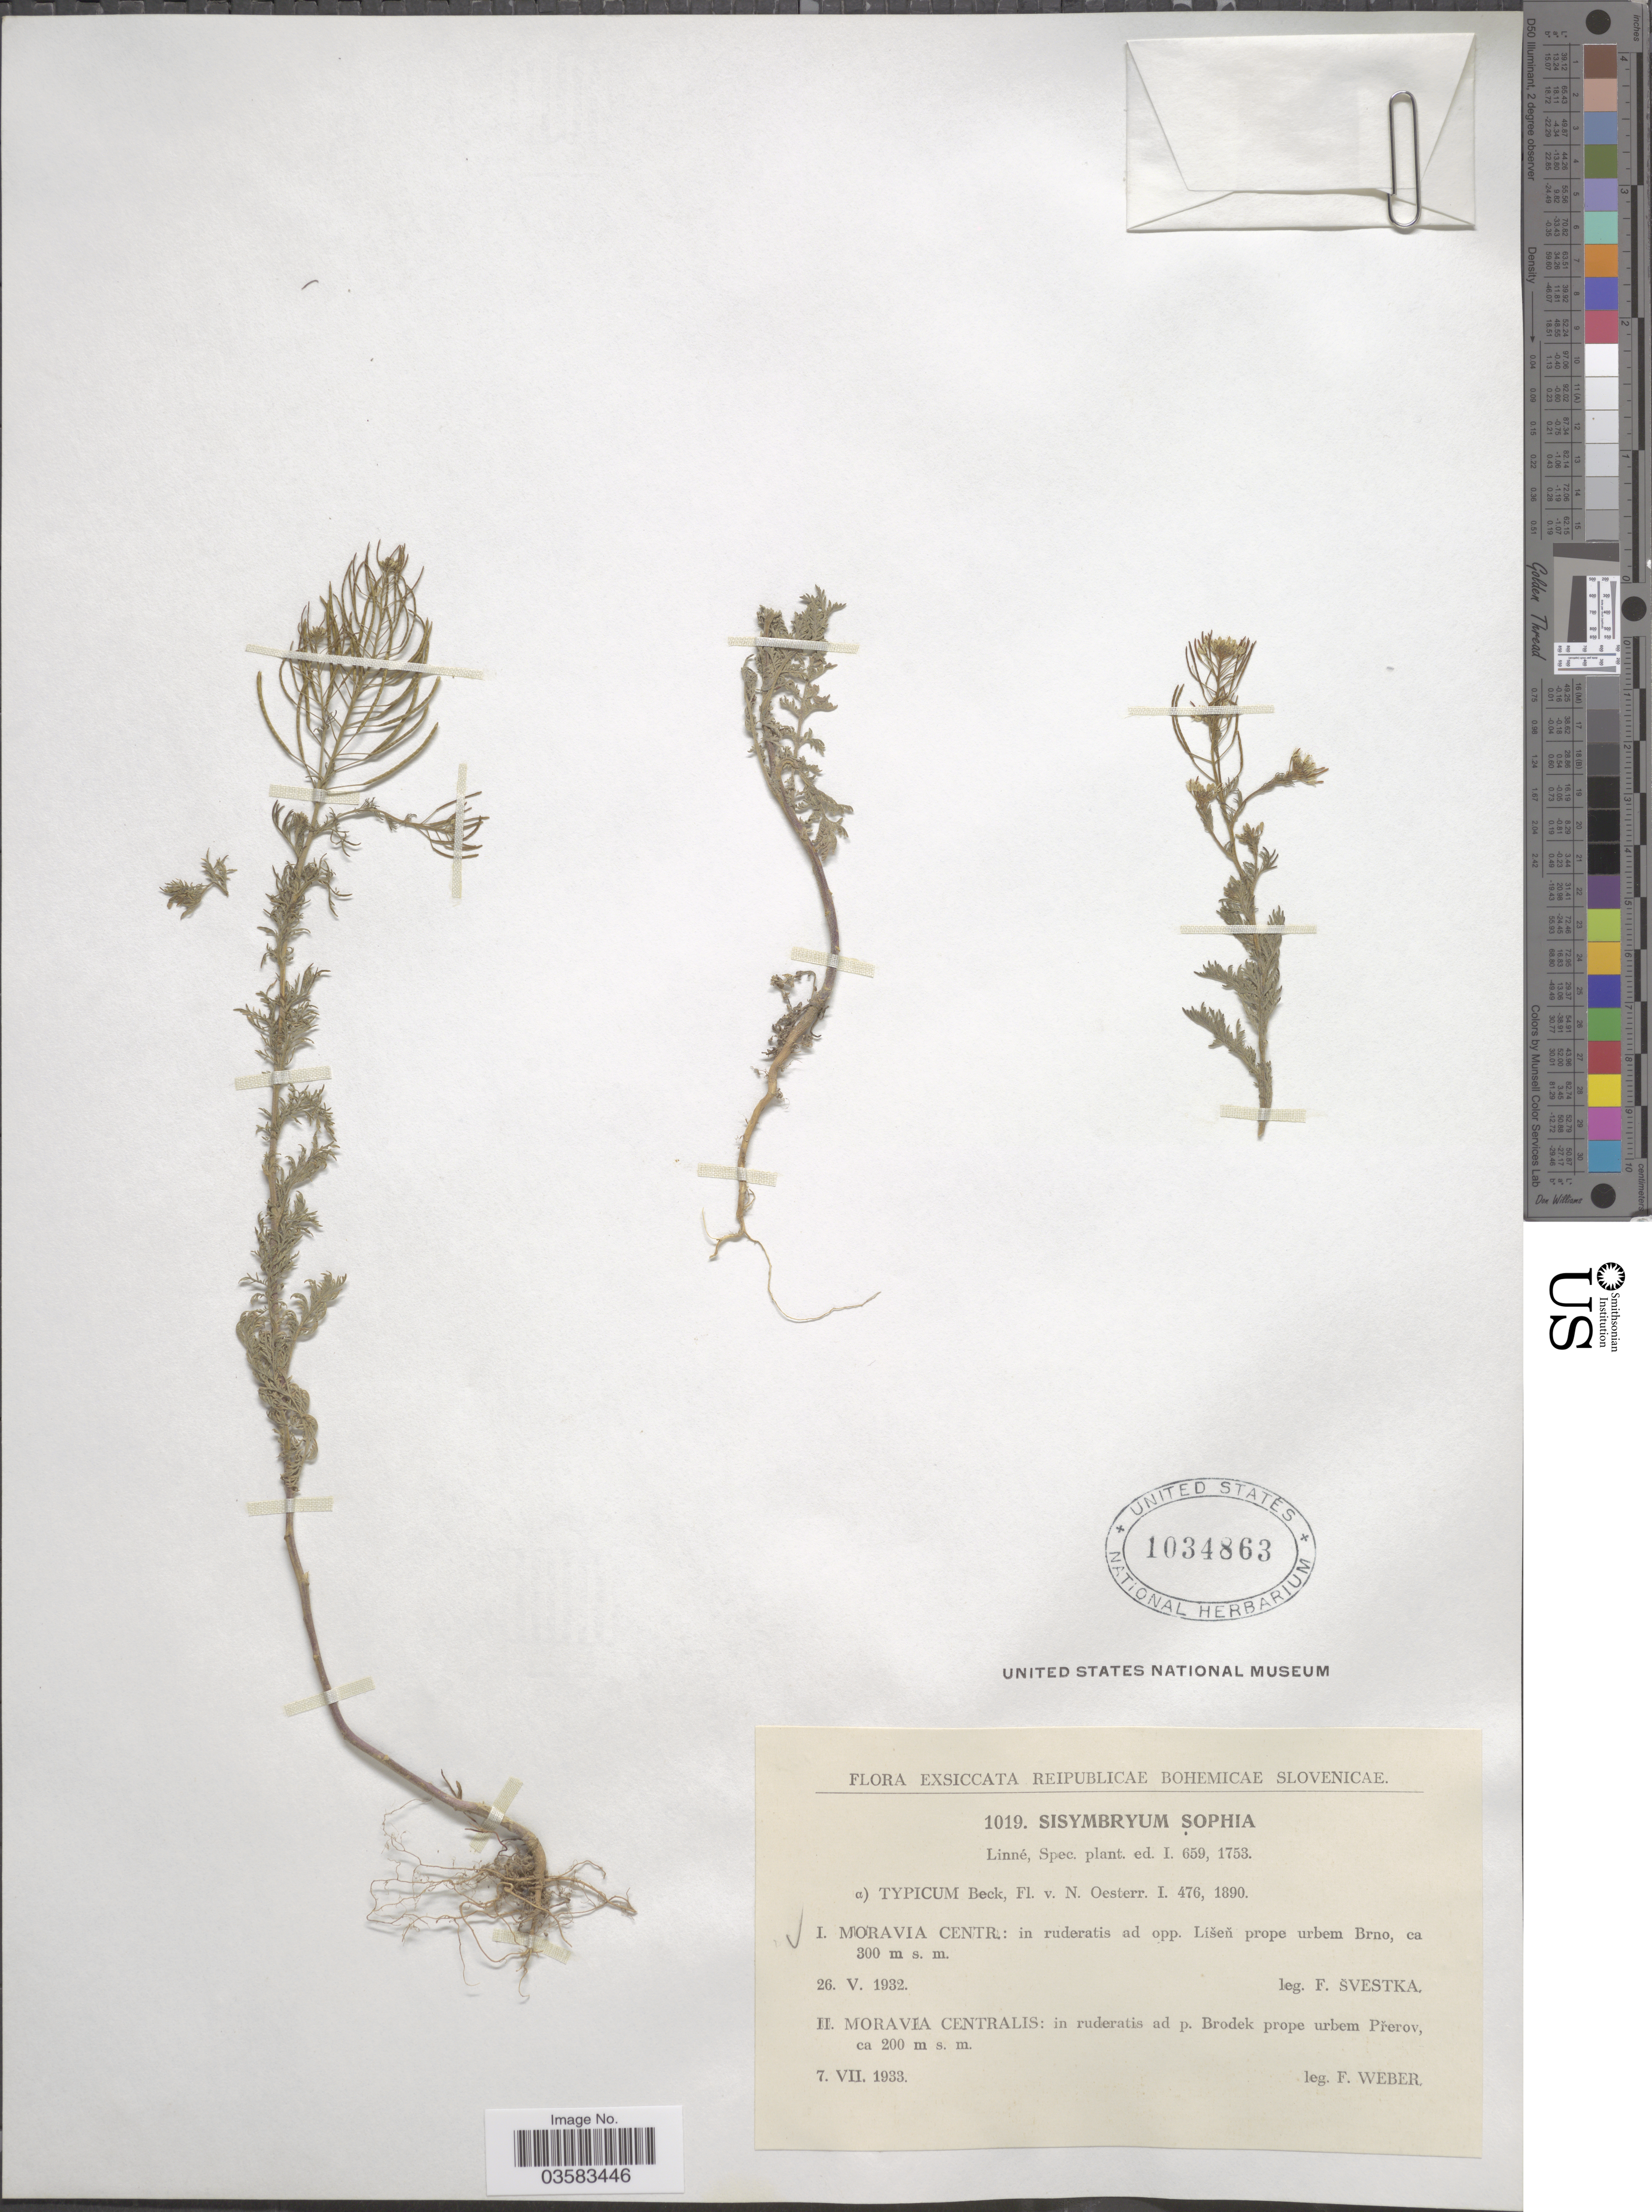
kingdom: Plantae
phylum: Tracheophyta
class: Magnoliopsida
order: Brassicales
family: Brassicaceae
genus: Sisymbrium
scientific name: Sisymbrium sophia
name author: L.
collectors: F. Svestka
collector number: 1019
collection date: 1932-05-26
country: Czechia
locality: Moravia Centr.: in ruderatis ad opp. Lisen prope urbem Brno.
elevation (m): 300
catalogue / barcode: US 1034863